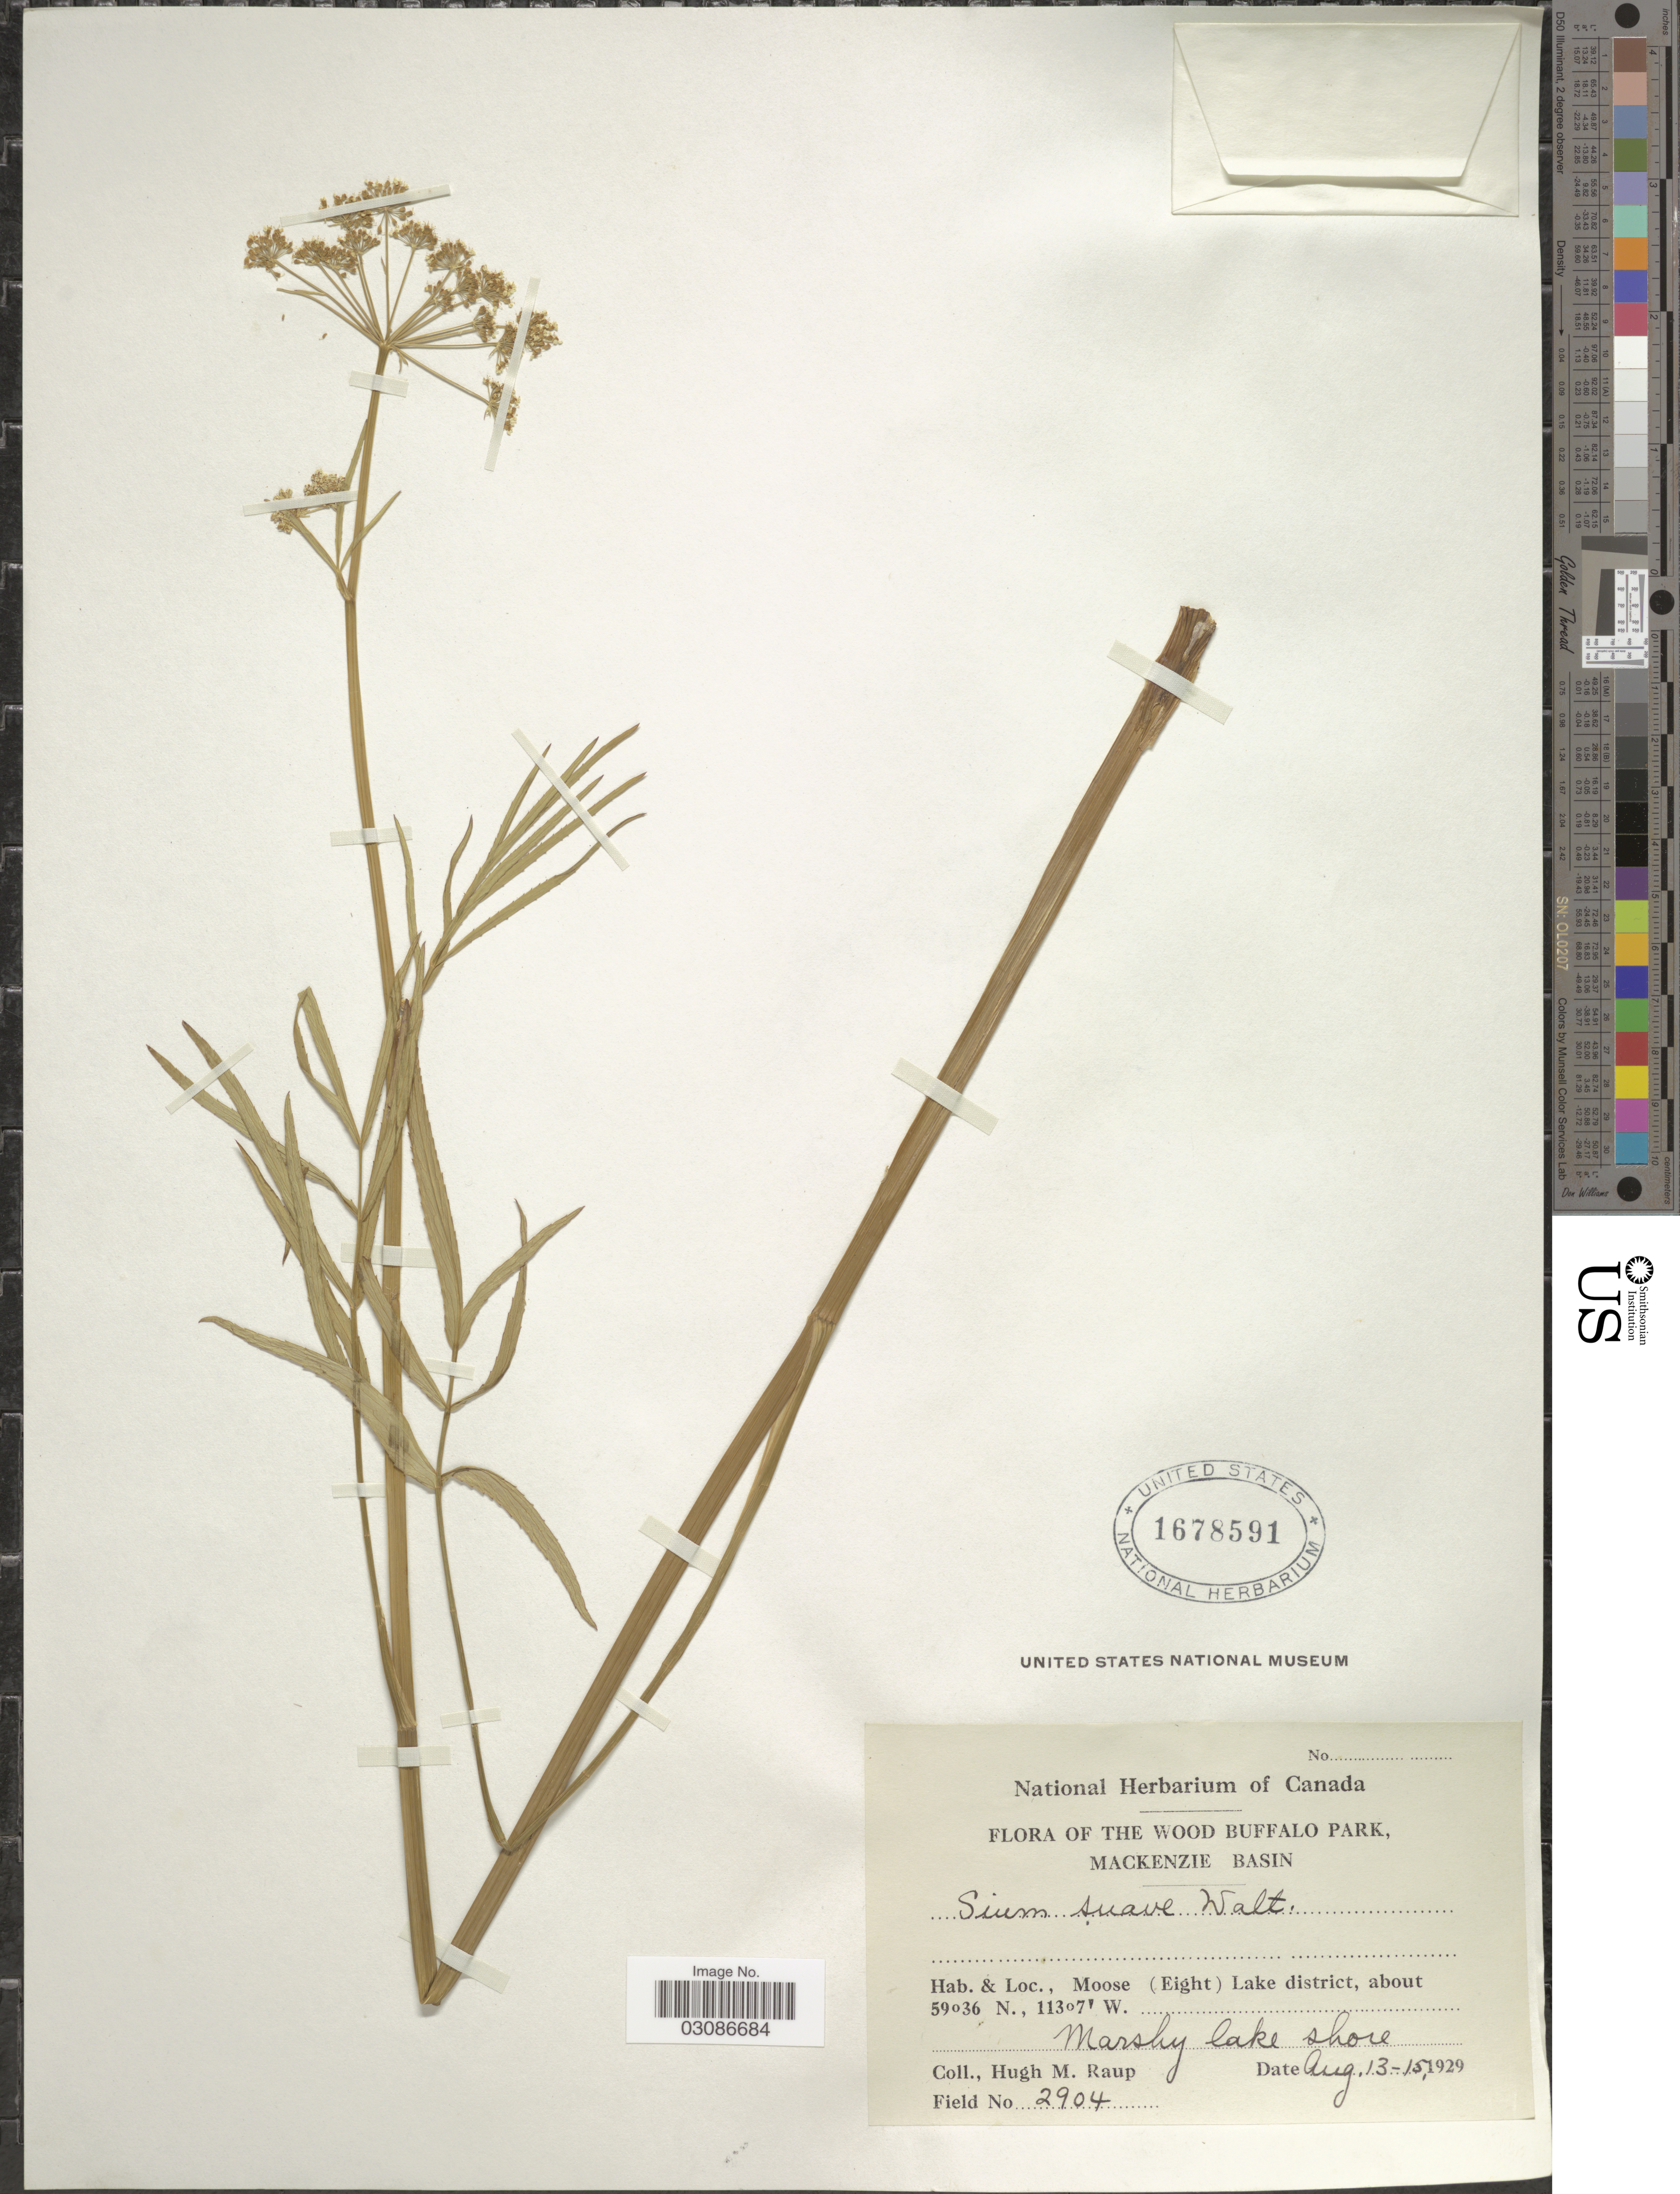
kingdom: Plantae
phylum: Tracheophyta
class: Magnoliopsida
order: Apiales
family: Apiaceae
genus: Sium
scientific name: Sium suave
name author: Walter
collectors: H. Raup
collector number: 2904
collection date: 1929-08-13/1929-08-15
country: Canada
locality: The Wood Buffalo Park, Mackenzie Basin. Moose (Eight) Lake district.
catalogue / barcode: US 1678591